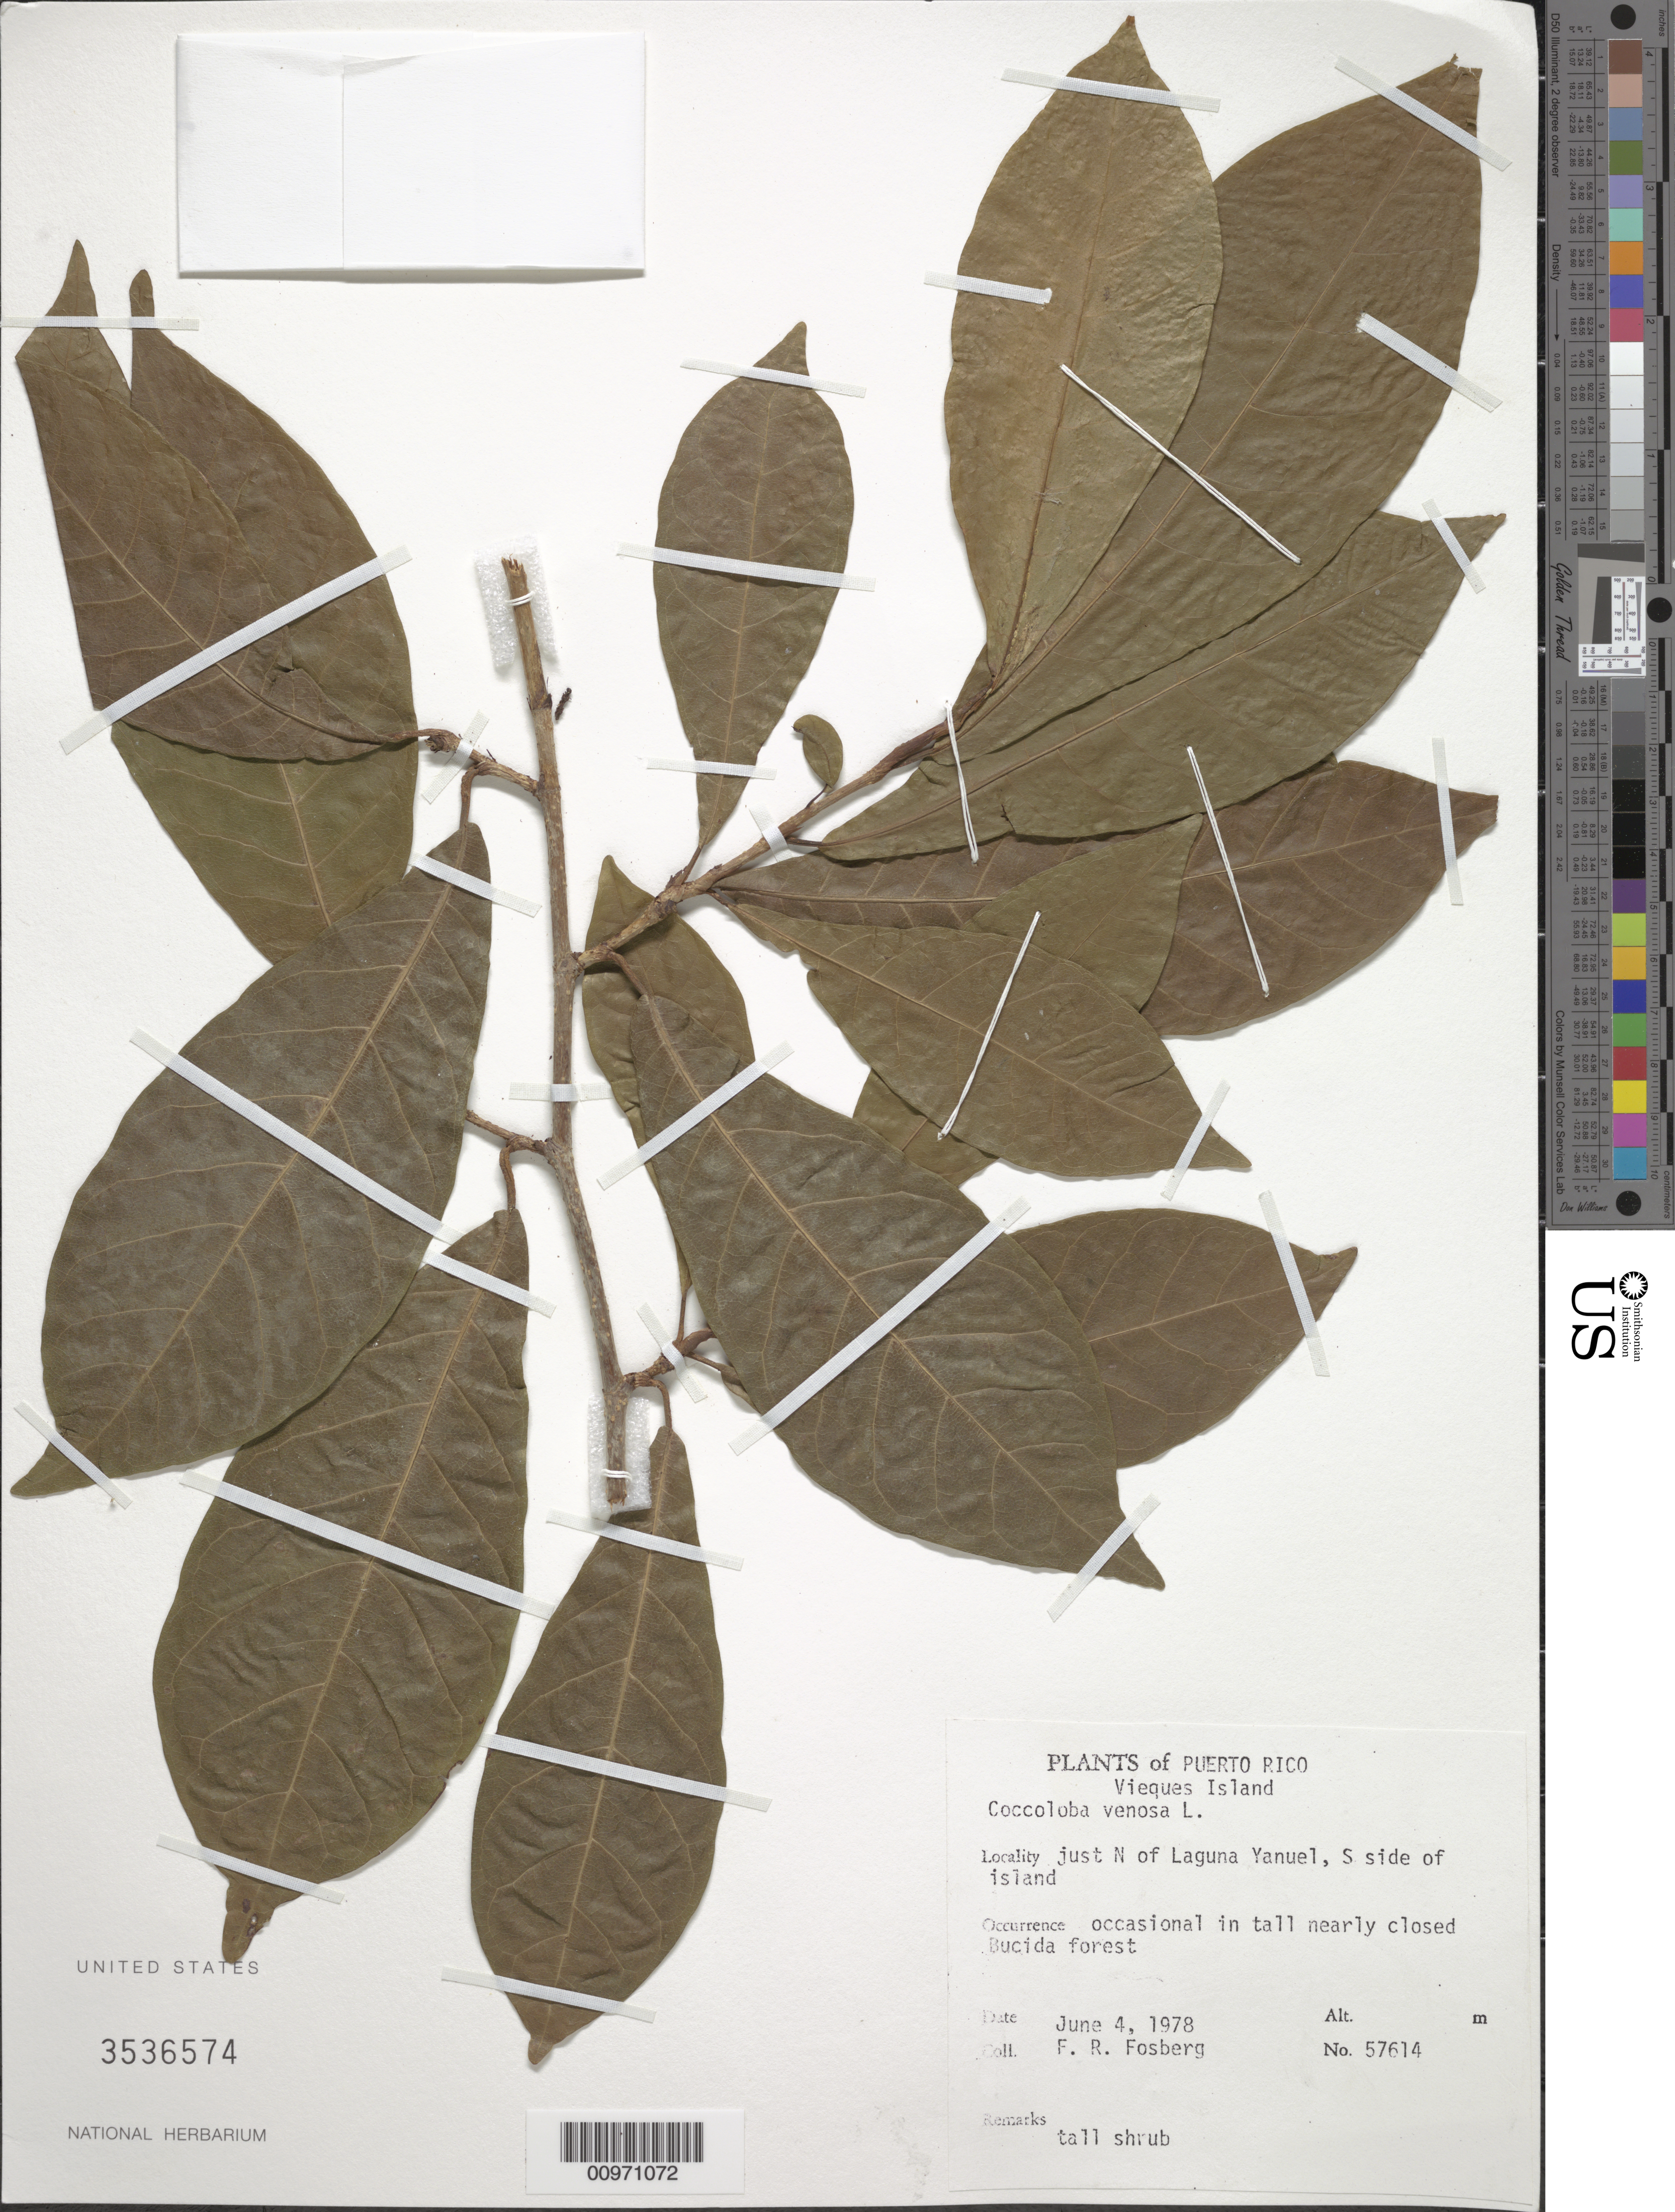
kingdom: Plantae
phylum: Tracheophyta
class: Magnoliopsida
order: Caryophyllales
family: Polygonaceae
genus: Coccoloba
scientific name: Coccoloba venosa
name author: L.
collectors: F. R. Fosberg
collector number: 57614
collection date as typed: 04 Jun 1978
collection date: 1978-06-04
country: Puerto Rico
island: Vieques I.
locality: Just N of Laguna Yanuel, S side of island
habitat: In tall nearly closed Bucida forest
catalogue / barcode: US 3536574